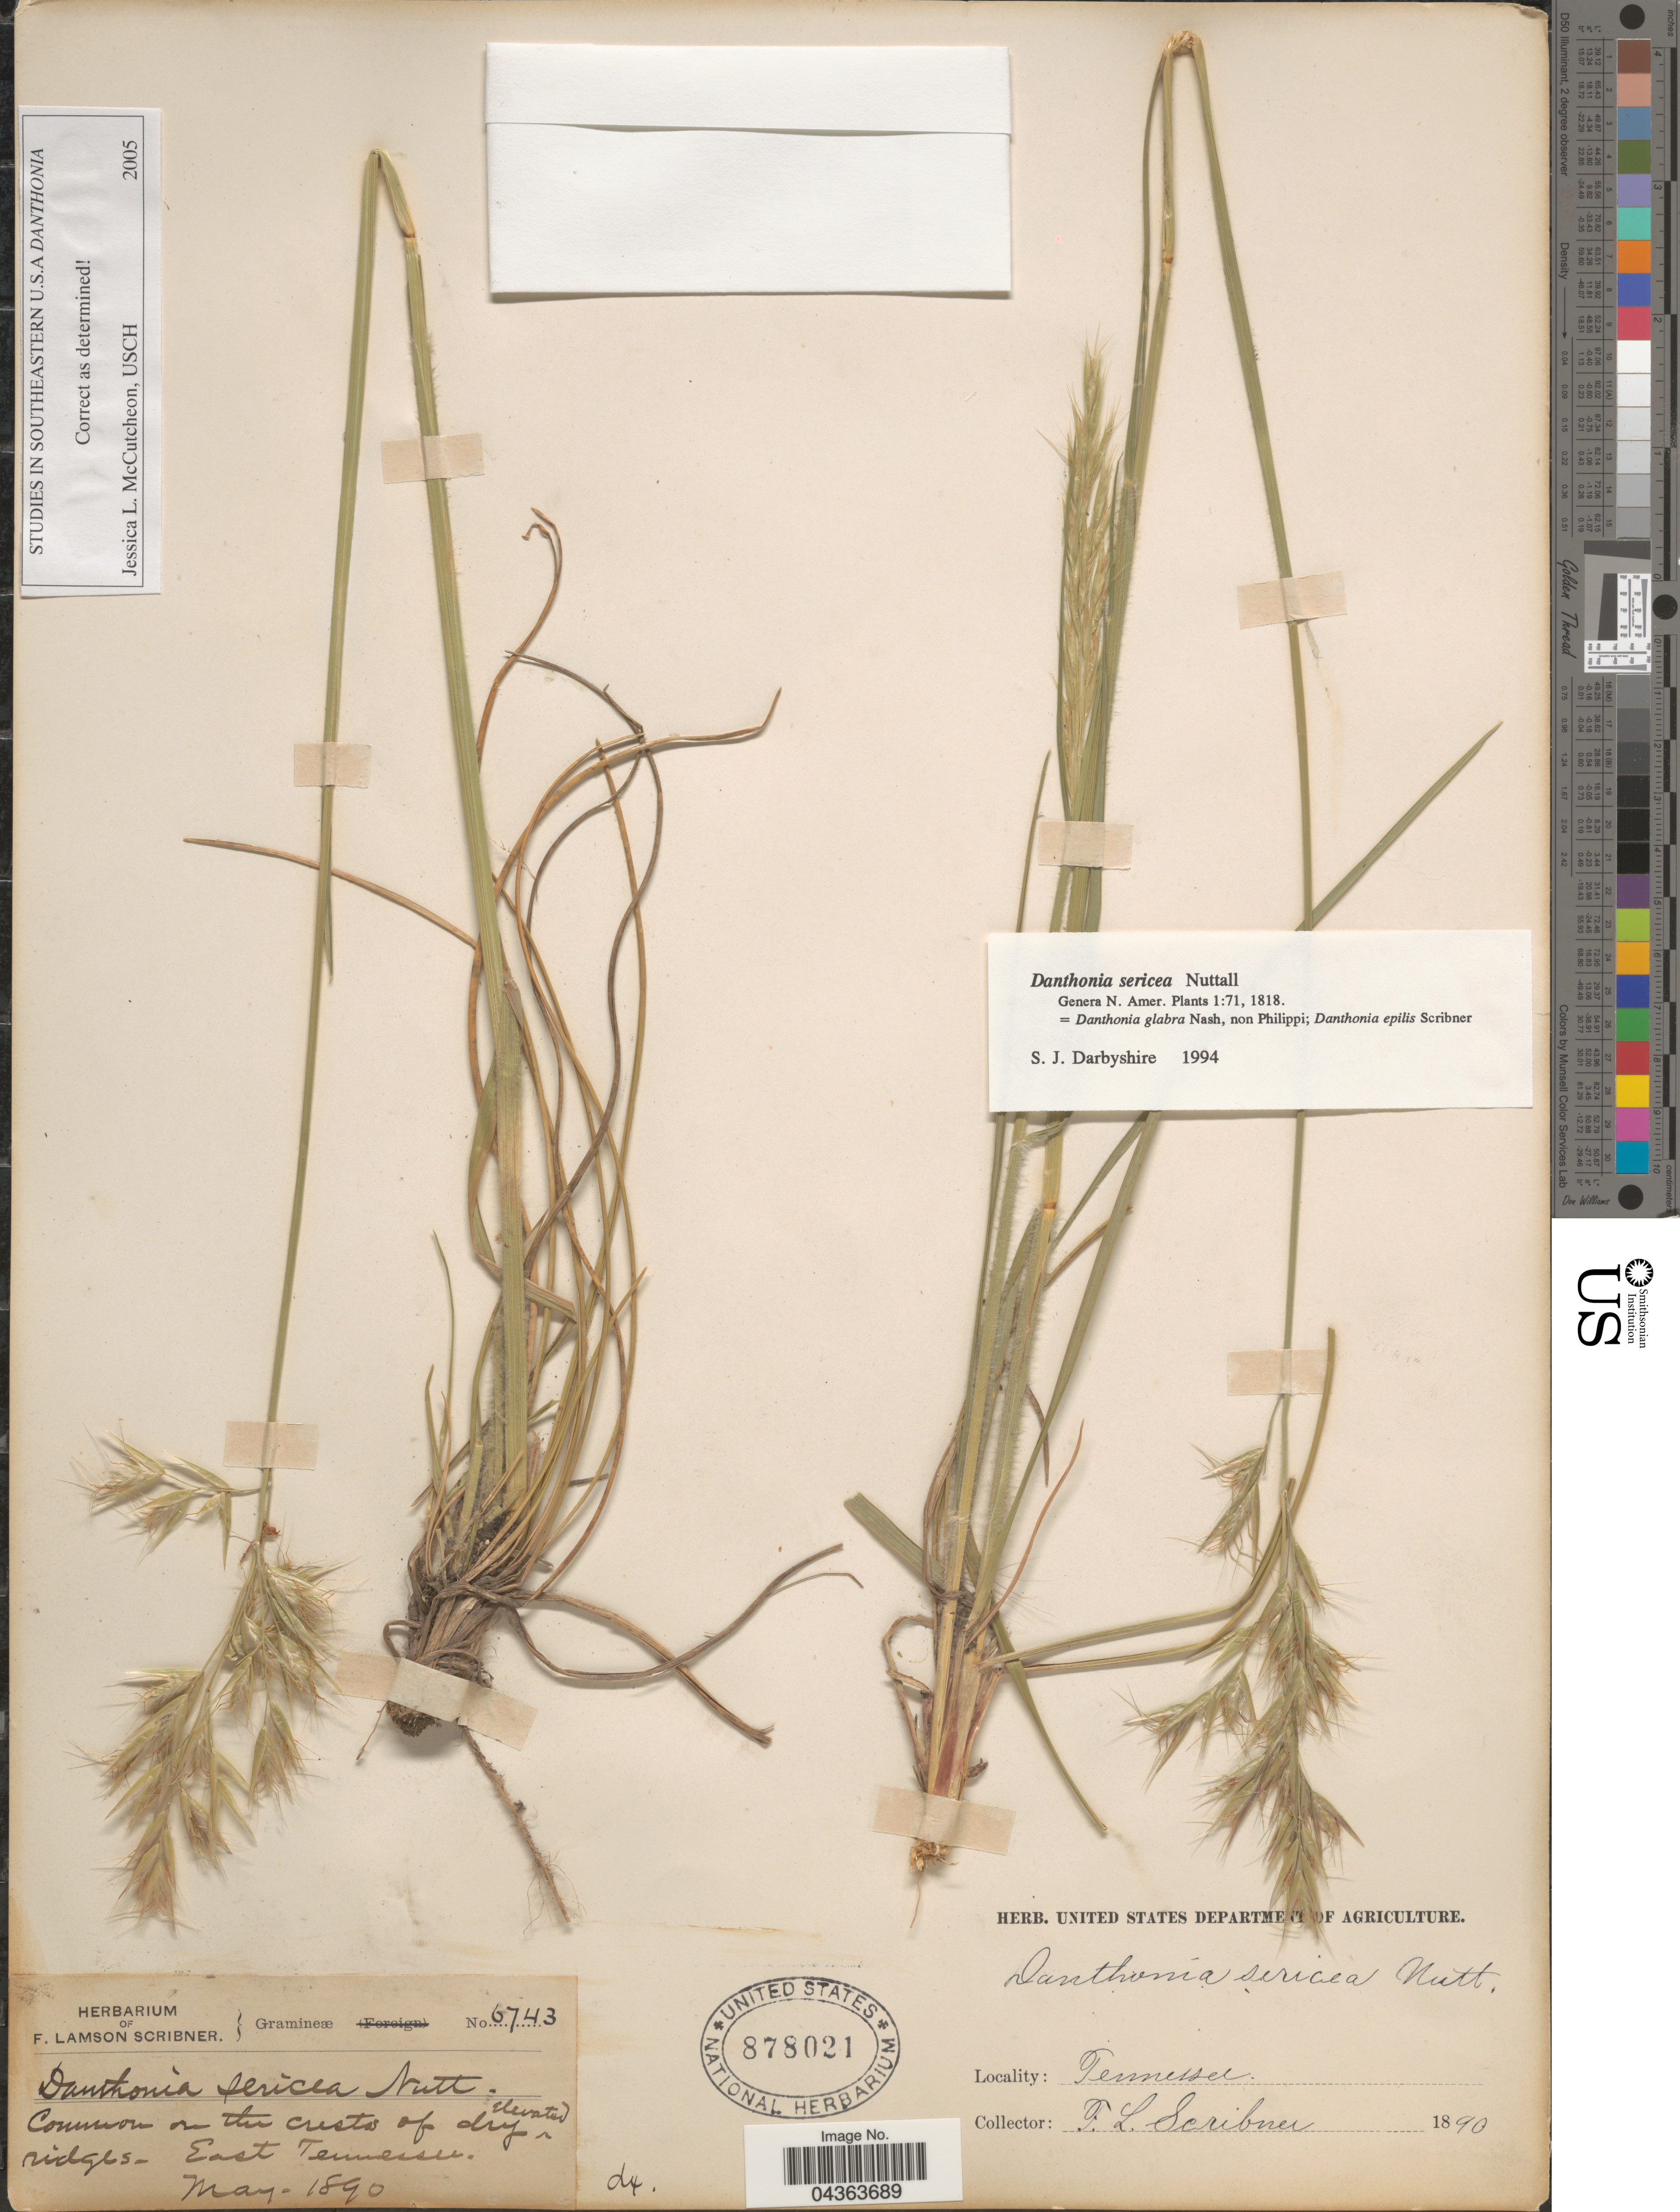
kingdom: Plantae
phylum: Tracheophyta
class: Liliopsida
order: Poales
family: Poaceae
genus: Danthonia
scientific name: Danthonia sericea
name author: Nutt.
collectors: F. L. Scribner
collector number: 6743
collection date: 1890-05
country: United States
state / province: Tennessee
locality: East Tennessee.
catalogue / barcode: US 878021